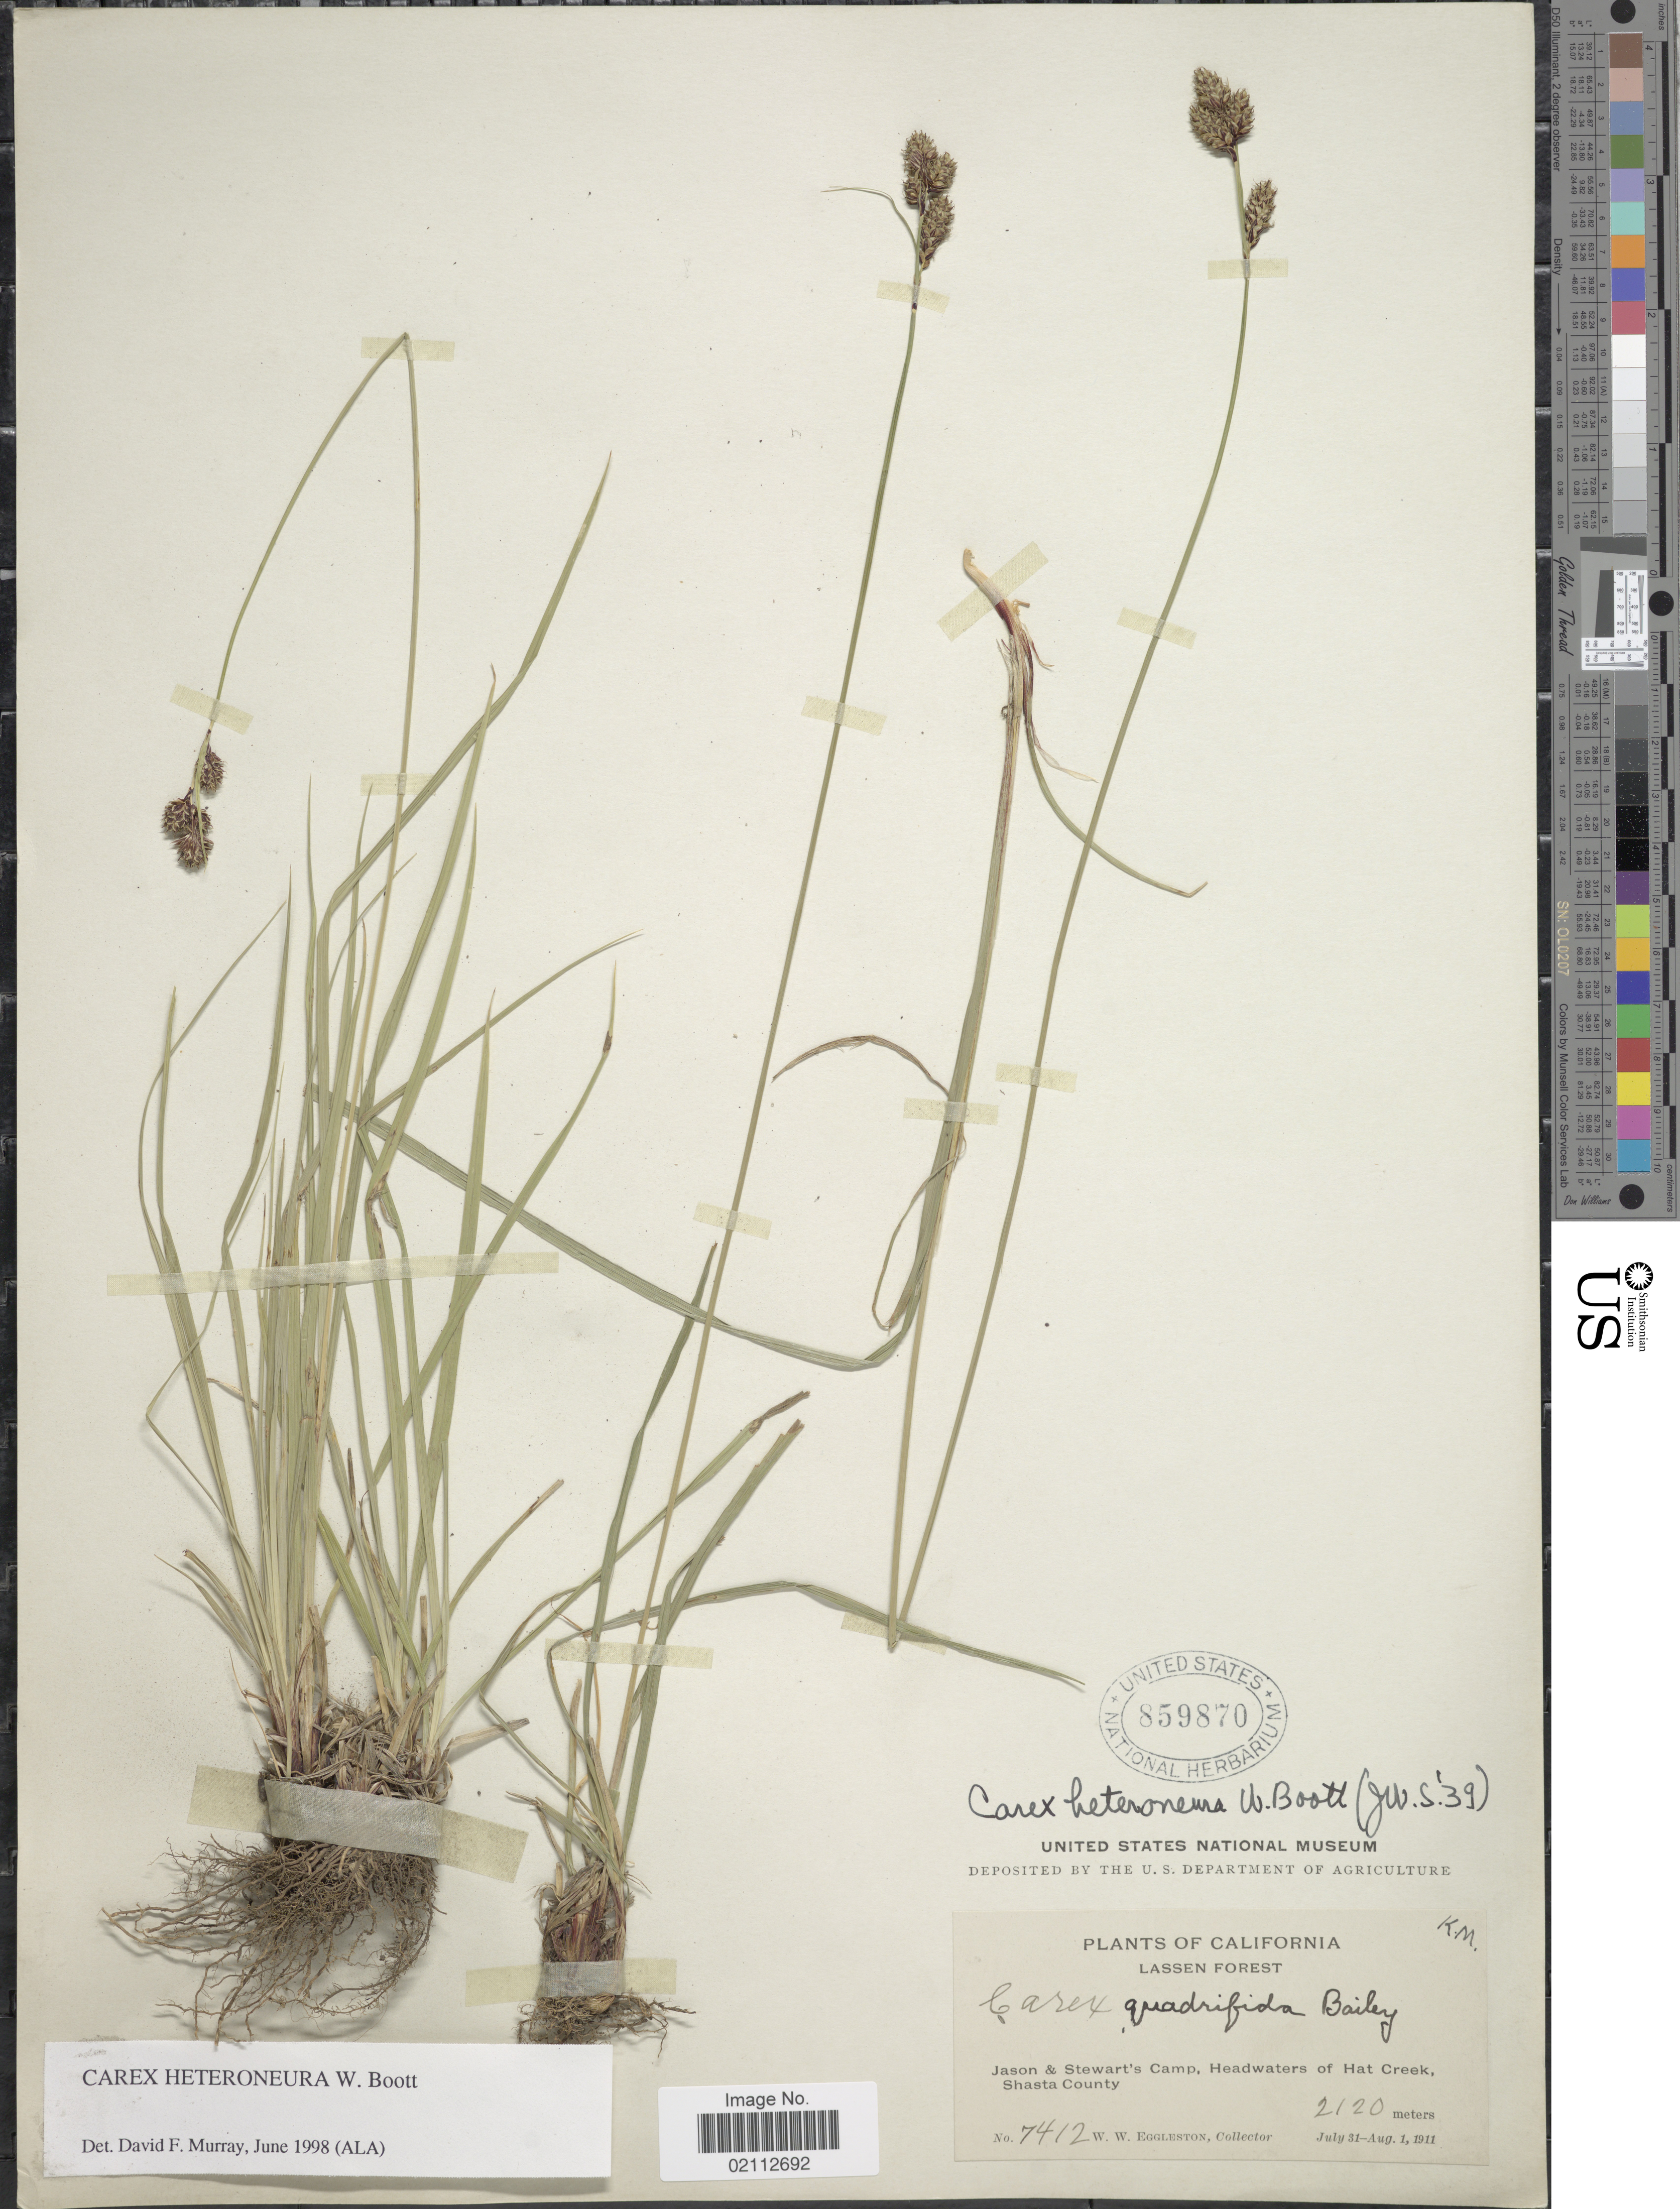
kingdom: Plantae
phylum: Tracheophyta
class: Liliopsida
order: Poales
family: Cyperaceae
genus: Carex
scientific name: Carex heteroneura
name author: S. Watson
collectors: W. W. Eggleston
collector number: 7412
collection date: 1911-07-31/1911-08-01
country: United States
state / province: California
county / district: Shasta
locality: Lassen Forest. Jason & Stewart's Camp, Headwaters of Hat Creek, Shasta County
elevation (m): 2120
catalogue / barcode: US 859870